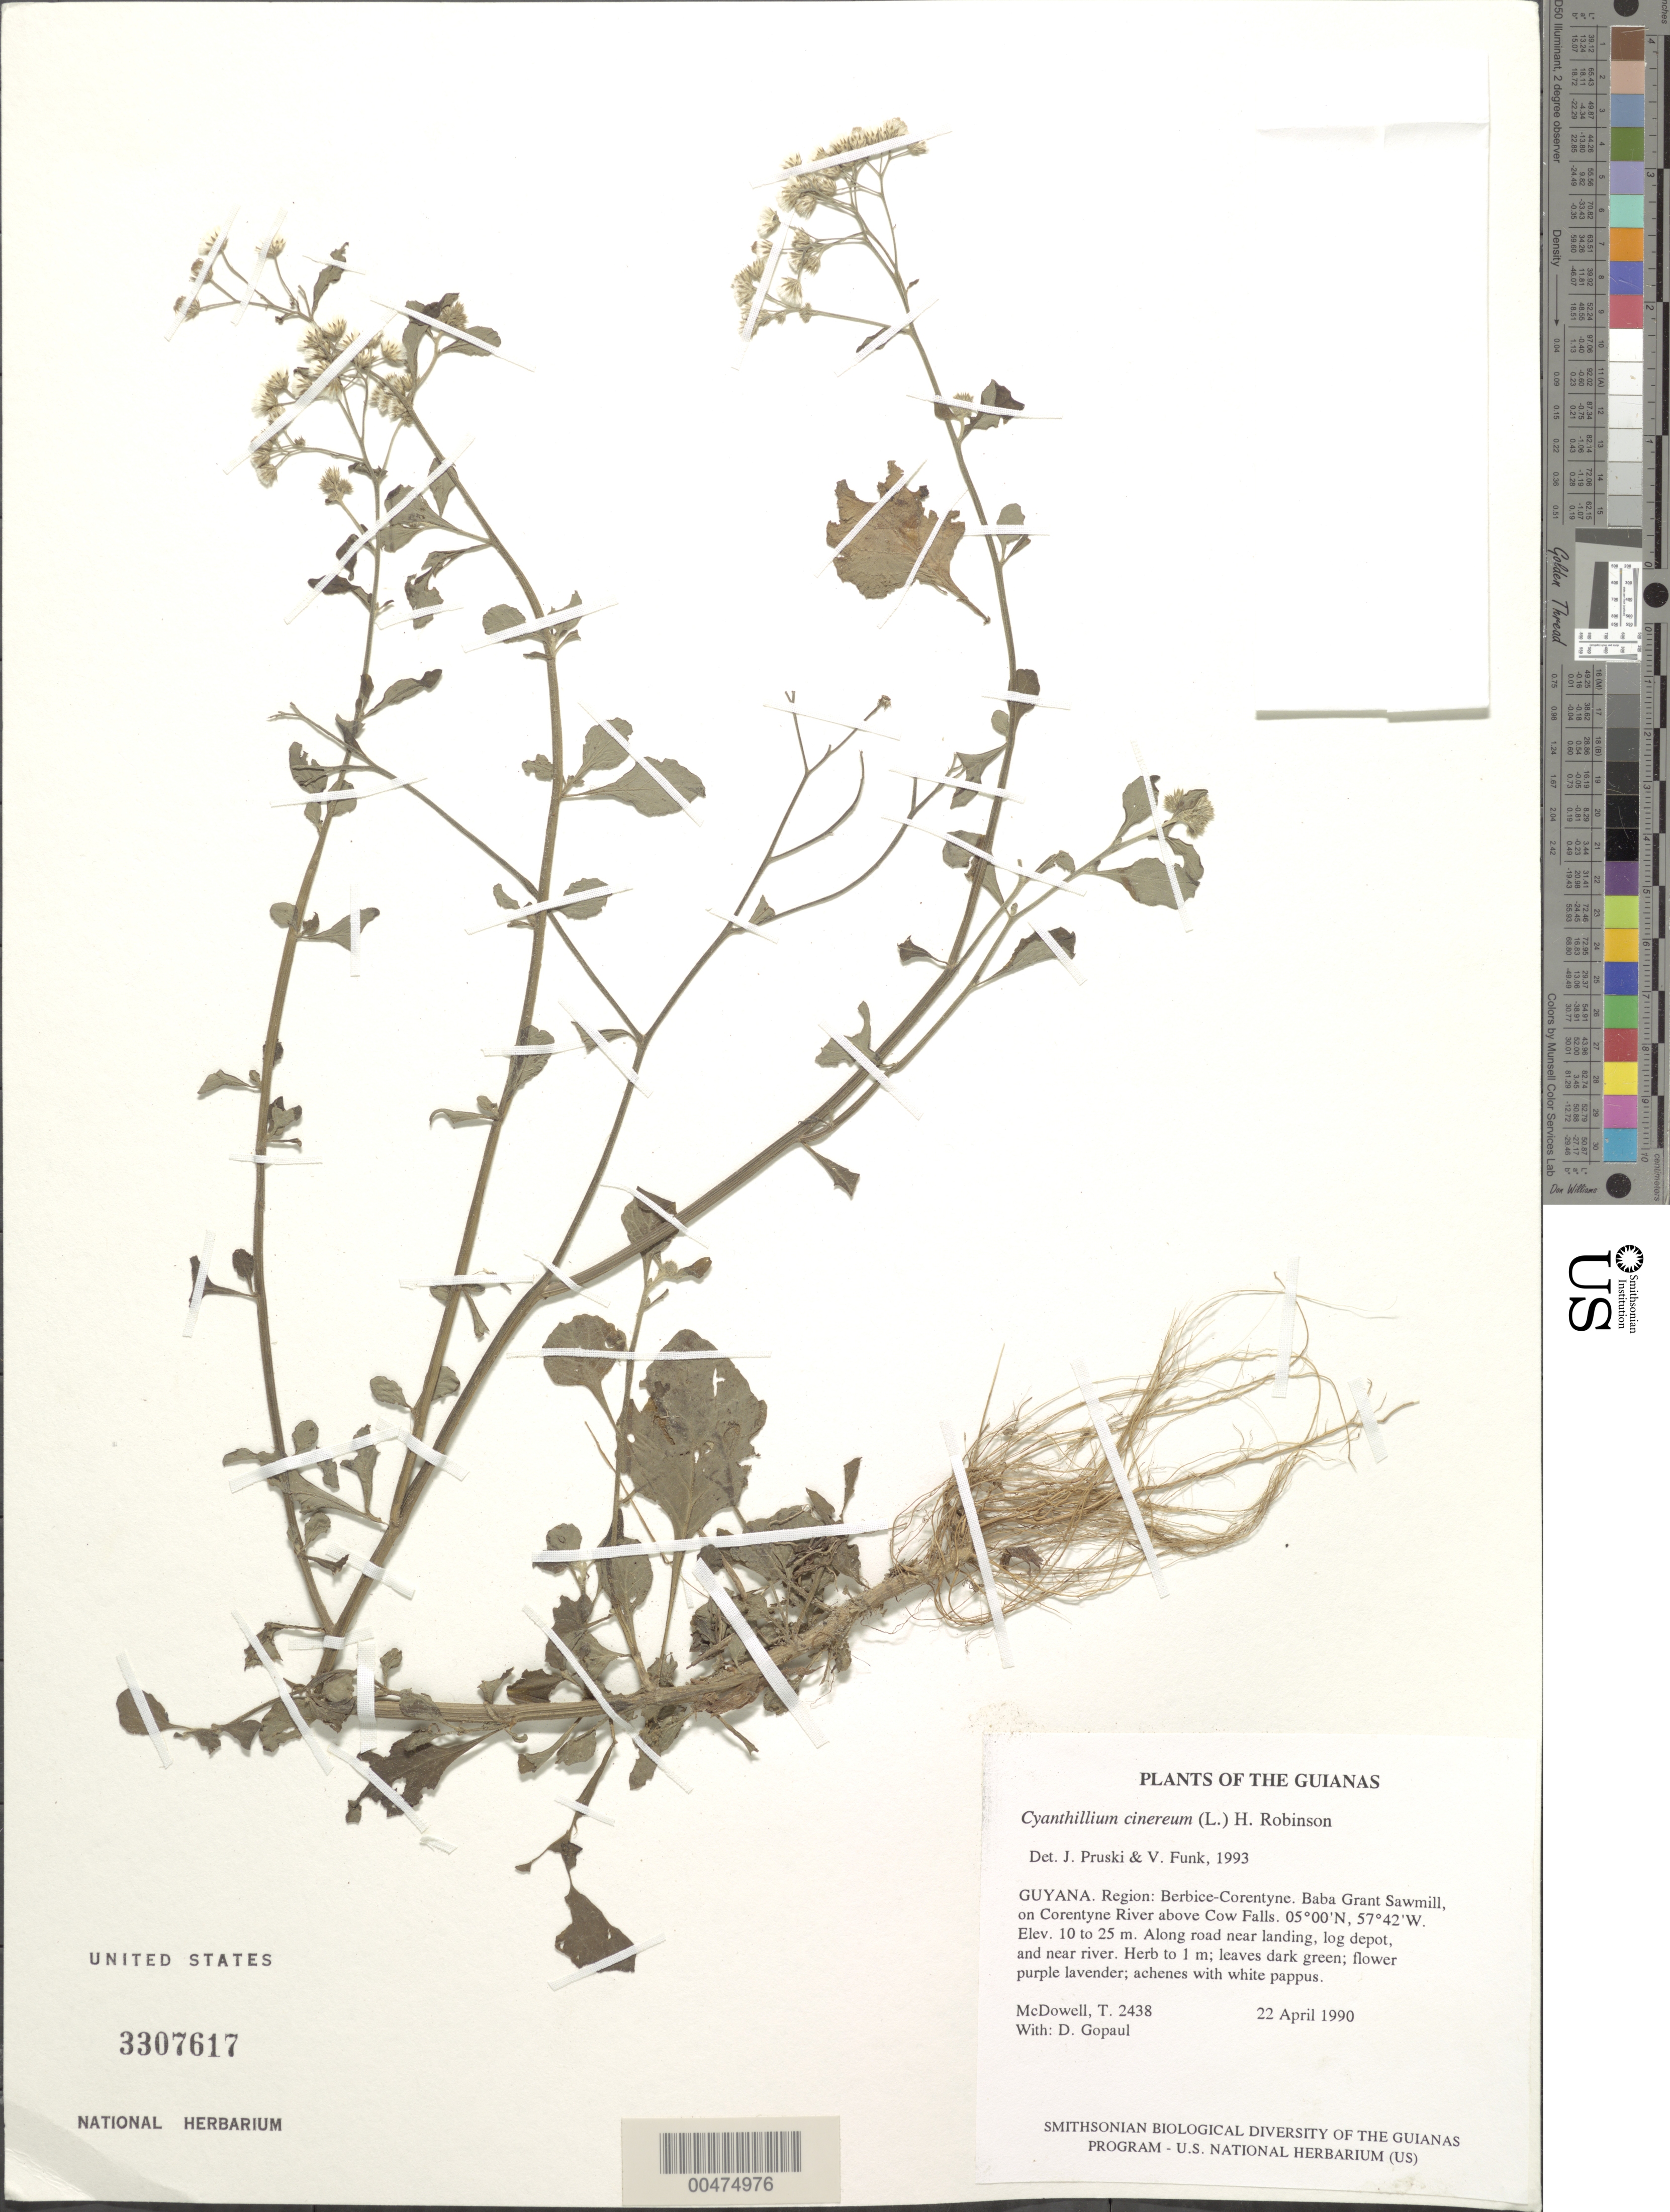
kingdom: Plantae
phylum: Tracheophyta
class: Magnoliopsida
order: Asterales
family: Asteraceae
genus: Cyanthillium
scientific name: Cyanthillium cinereum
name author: (L.) H. Rob.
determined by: Pruski, J. F.; Funk, V. A.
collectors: T. McDowell & D. Gopaul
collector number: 2438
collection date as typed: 22 April 1990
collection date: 1990-04-22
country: Guyana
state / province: E. Berbice-Corentyne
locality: Baba Grant Sawmill, on Corentyne River above Cow Falls. Near logging camp and landing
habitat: Disturbed areas and near banks of river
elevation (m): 10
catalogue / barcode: US 3307617